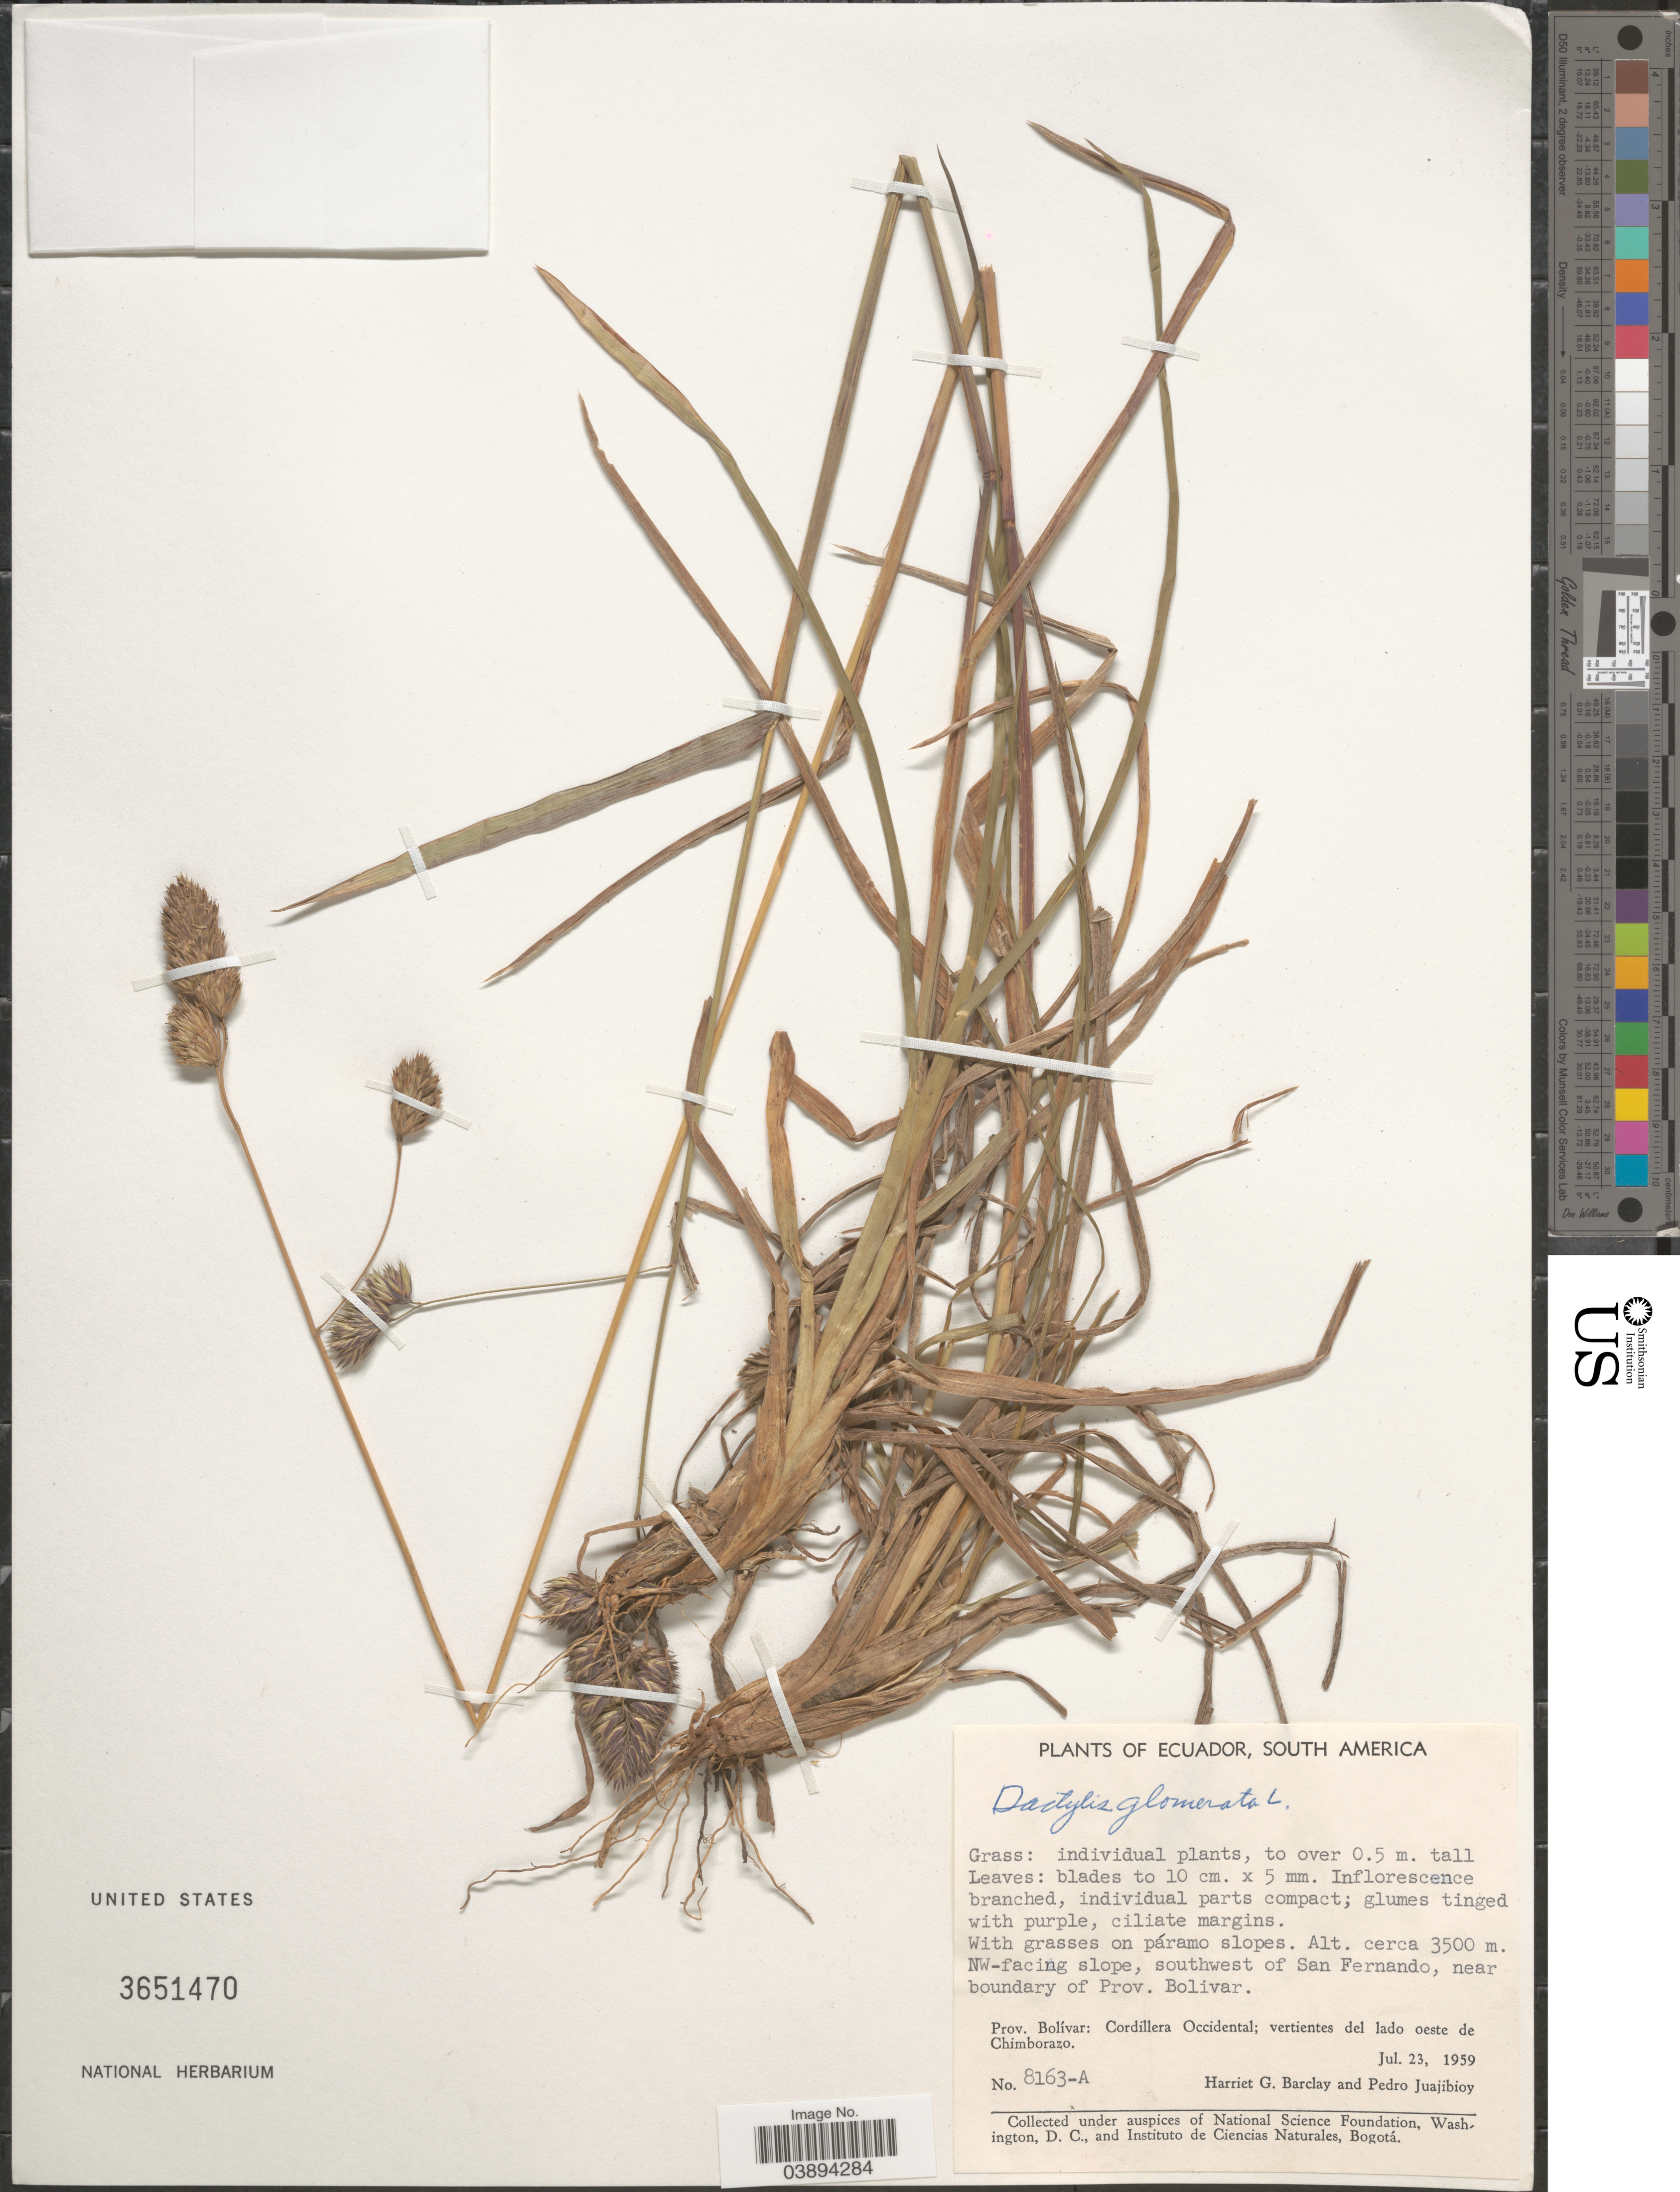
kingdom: Plantae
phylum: Tracheophyta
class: Liliopsida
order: Poales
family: Poaceae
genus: Dactylis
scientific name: Dactylis glomerata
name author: L.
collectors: H. G. Barclay & P. Juajibioy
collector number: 8163-A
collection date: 1959-07-23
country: Ecuador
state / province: Bolívar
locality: NW-facing slope, southwest of San Fernando, near boundary of Prov. Bolivar. Cordillera Occidental; vertientes del lado oeste de Chimborazo.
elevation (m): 3500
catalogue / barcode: US 3651470